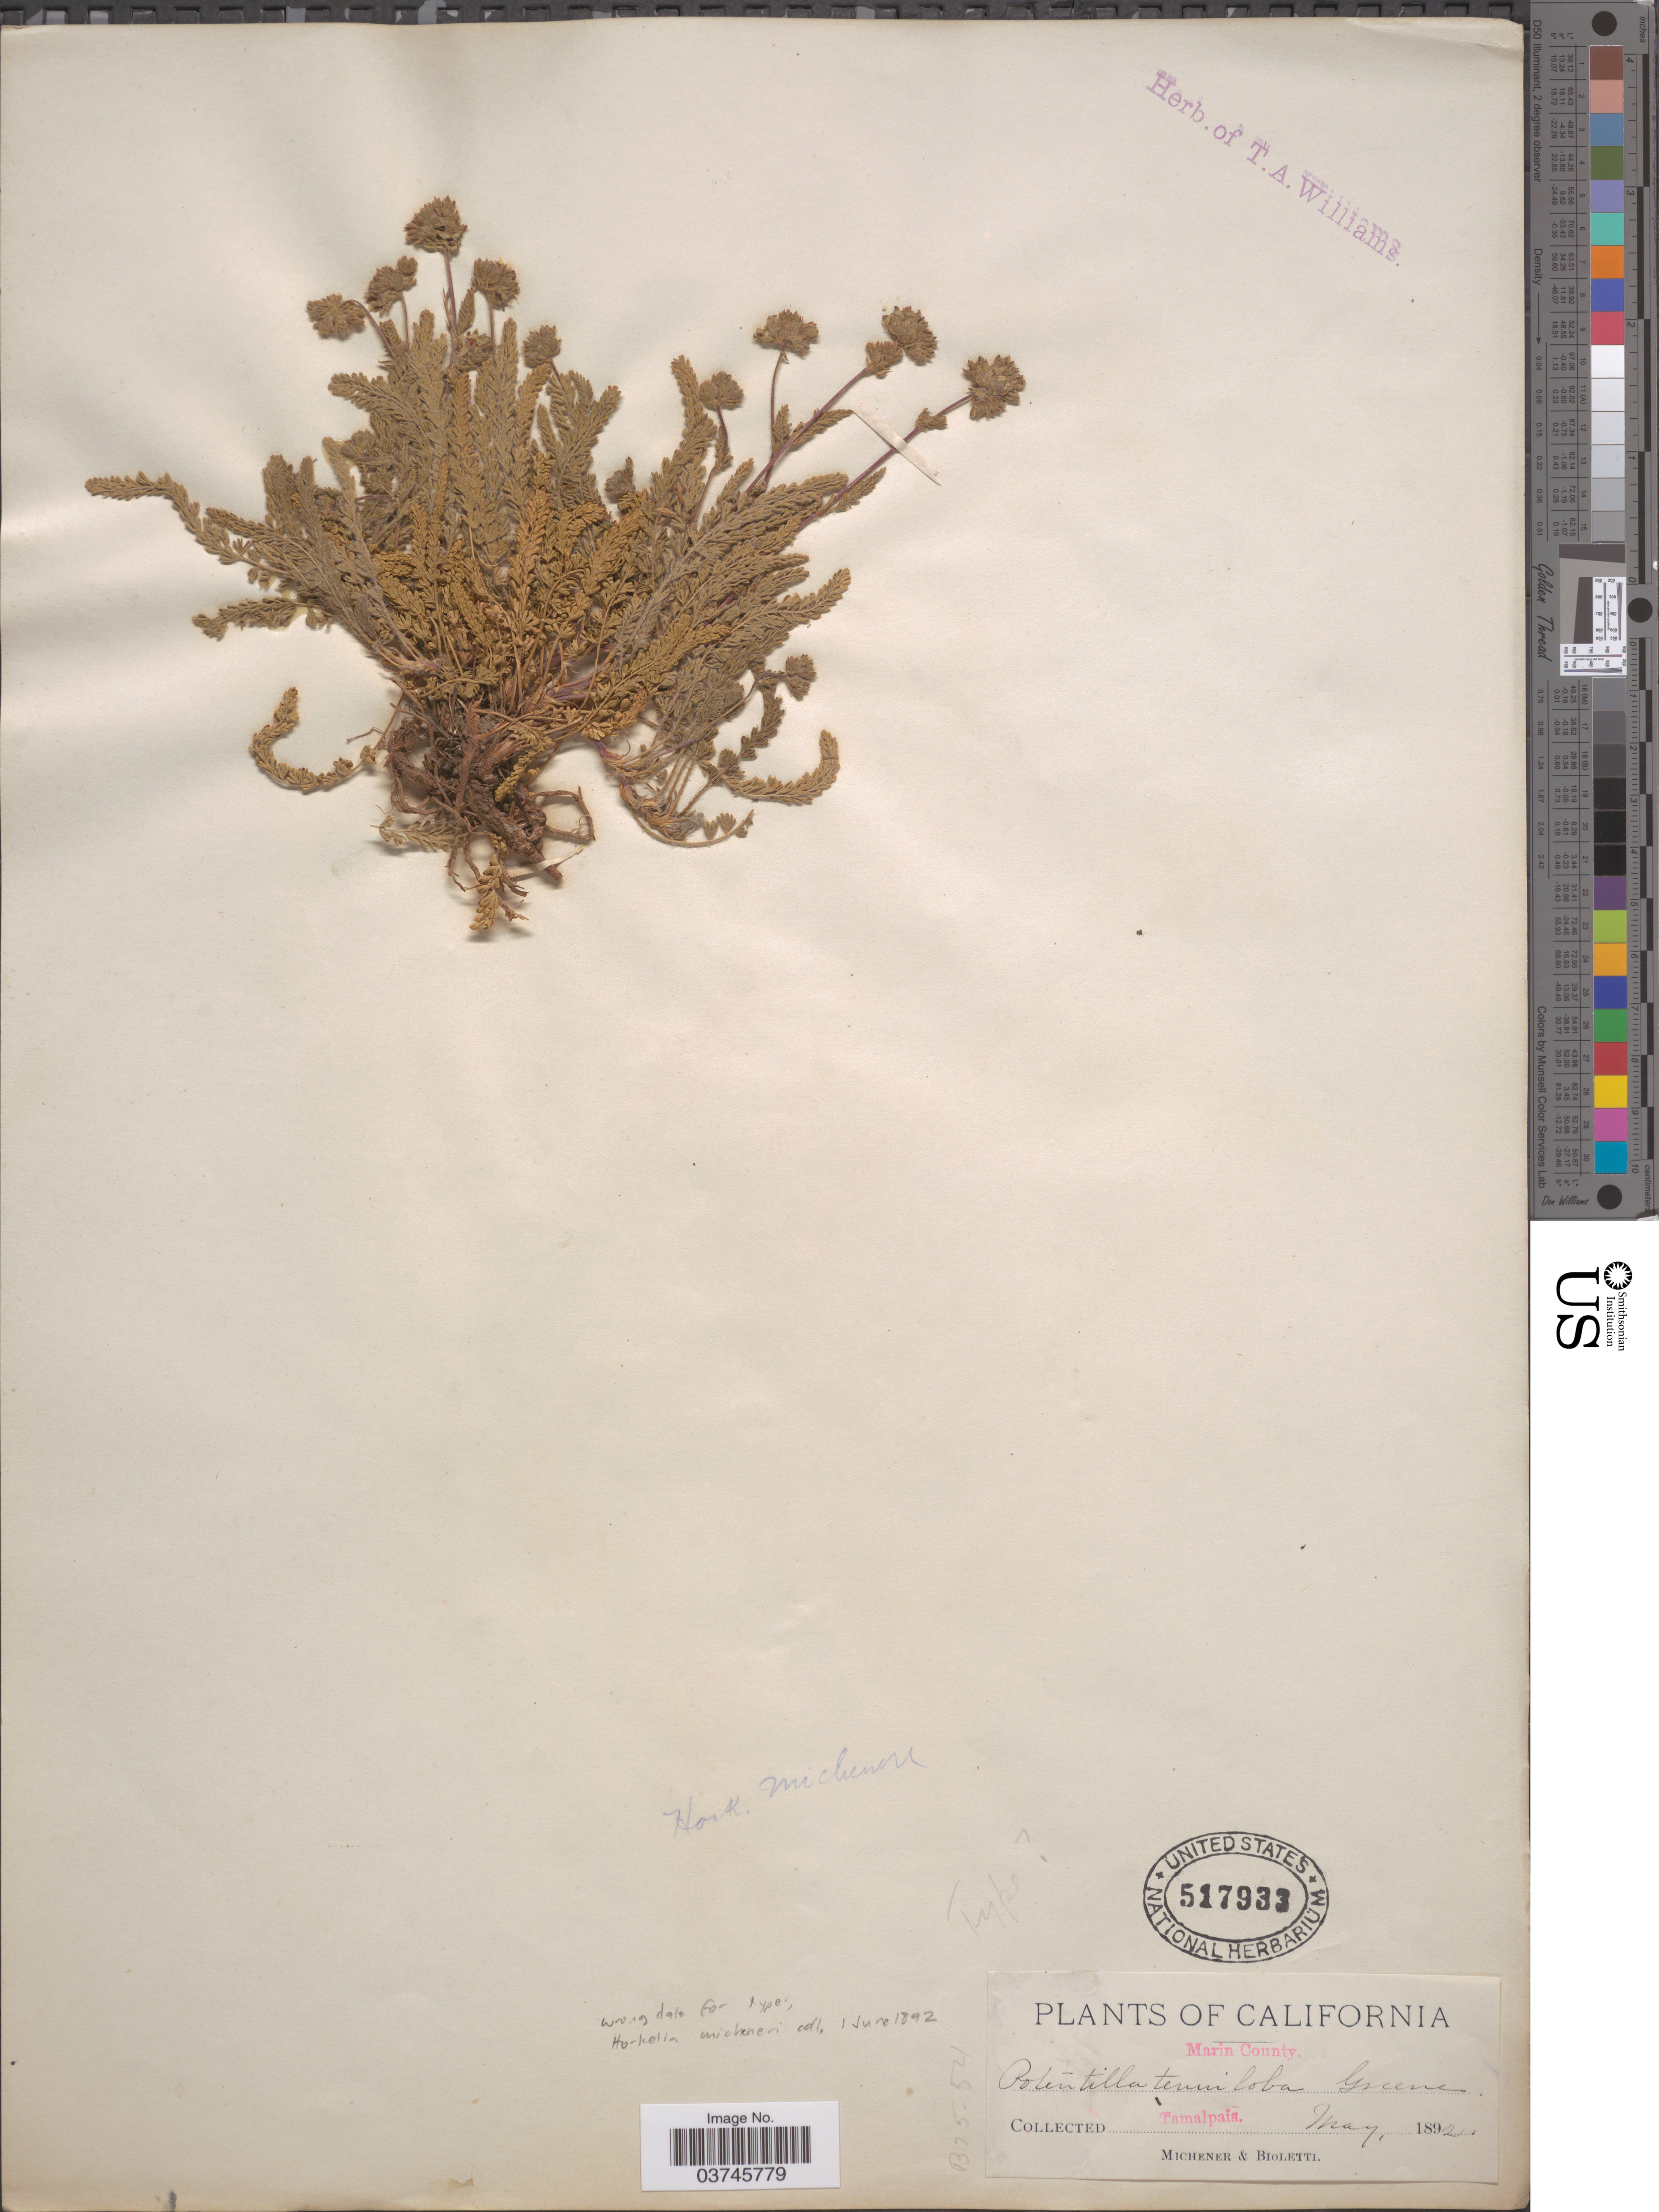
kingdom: Plantae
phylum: Tracheophyta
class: Magnoliopsida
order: Rosales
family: Rosaceae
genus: Potentilla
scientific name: Potentilla micheneri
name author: Greene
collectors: -. Michener & -- Bioletti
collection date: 1892-05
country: United States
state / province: California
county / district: Marin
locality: Marin County. Tamalpais.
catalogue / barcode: US 517933